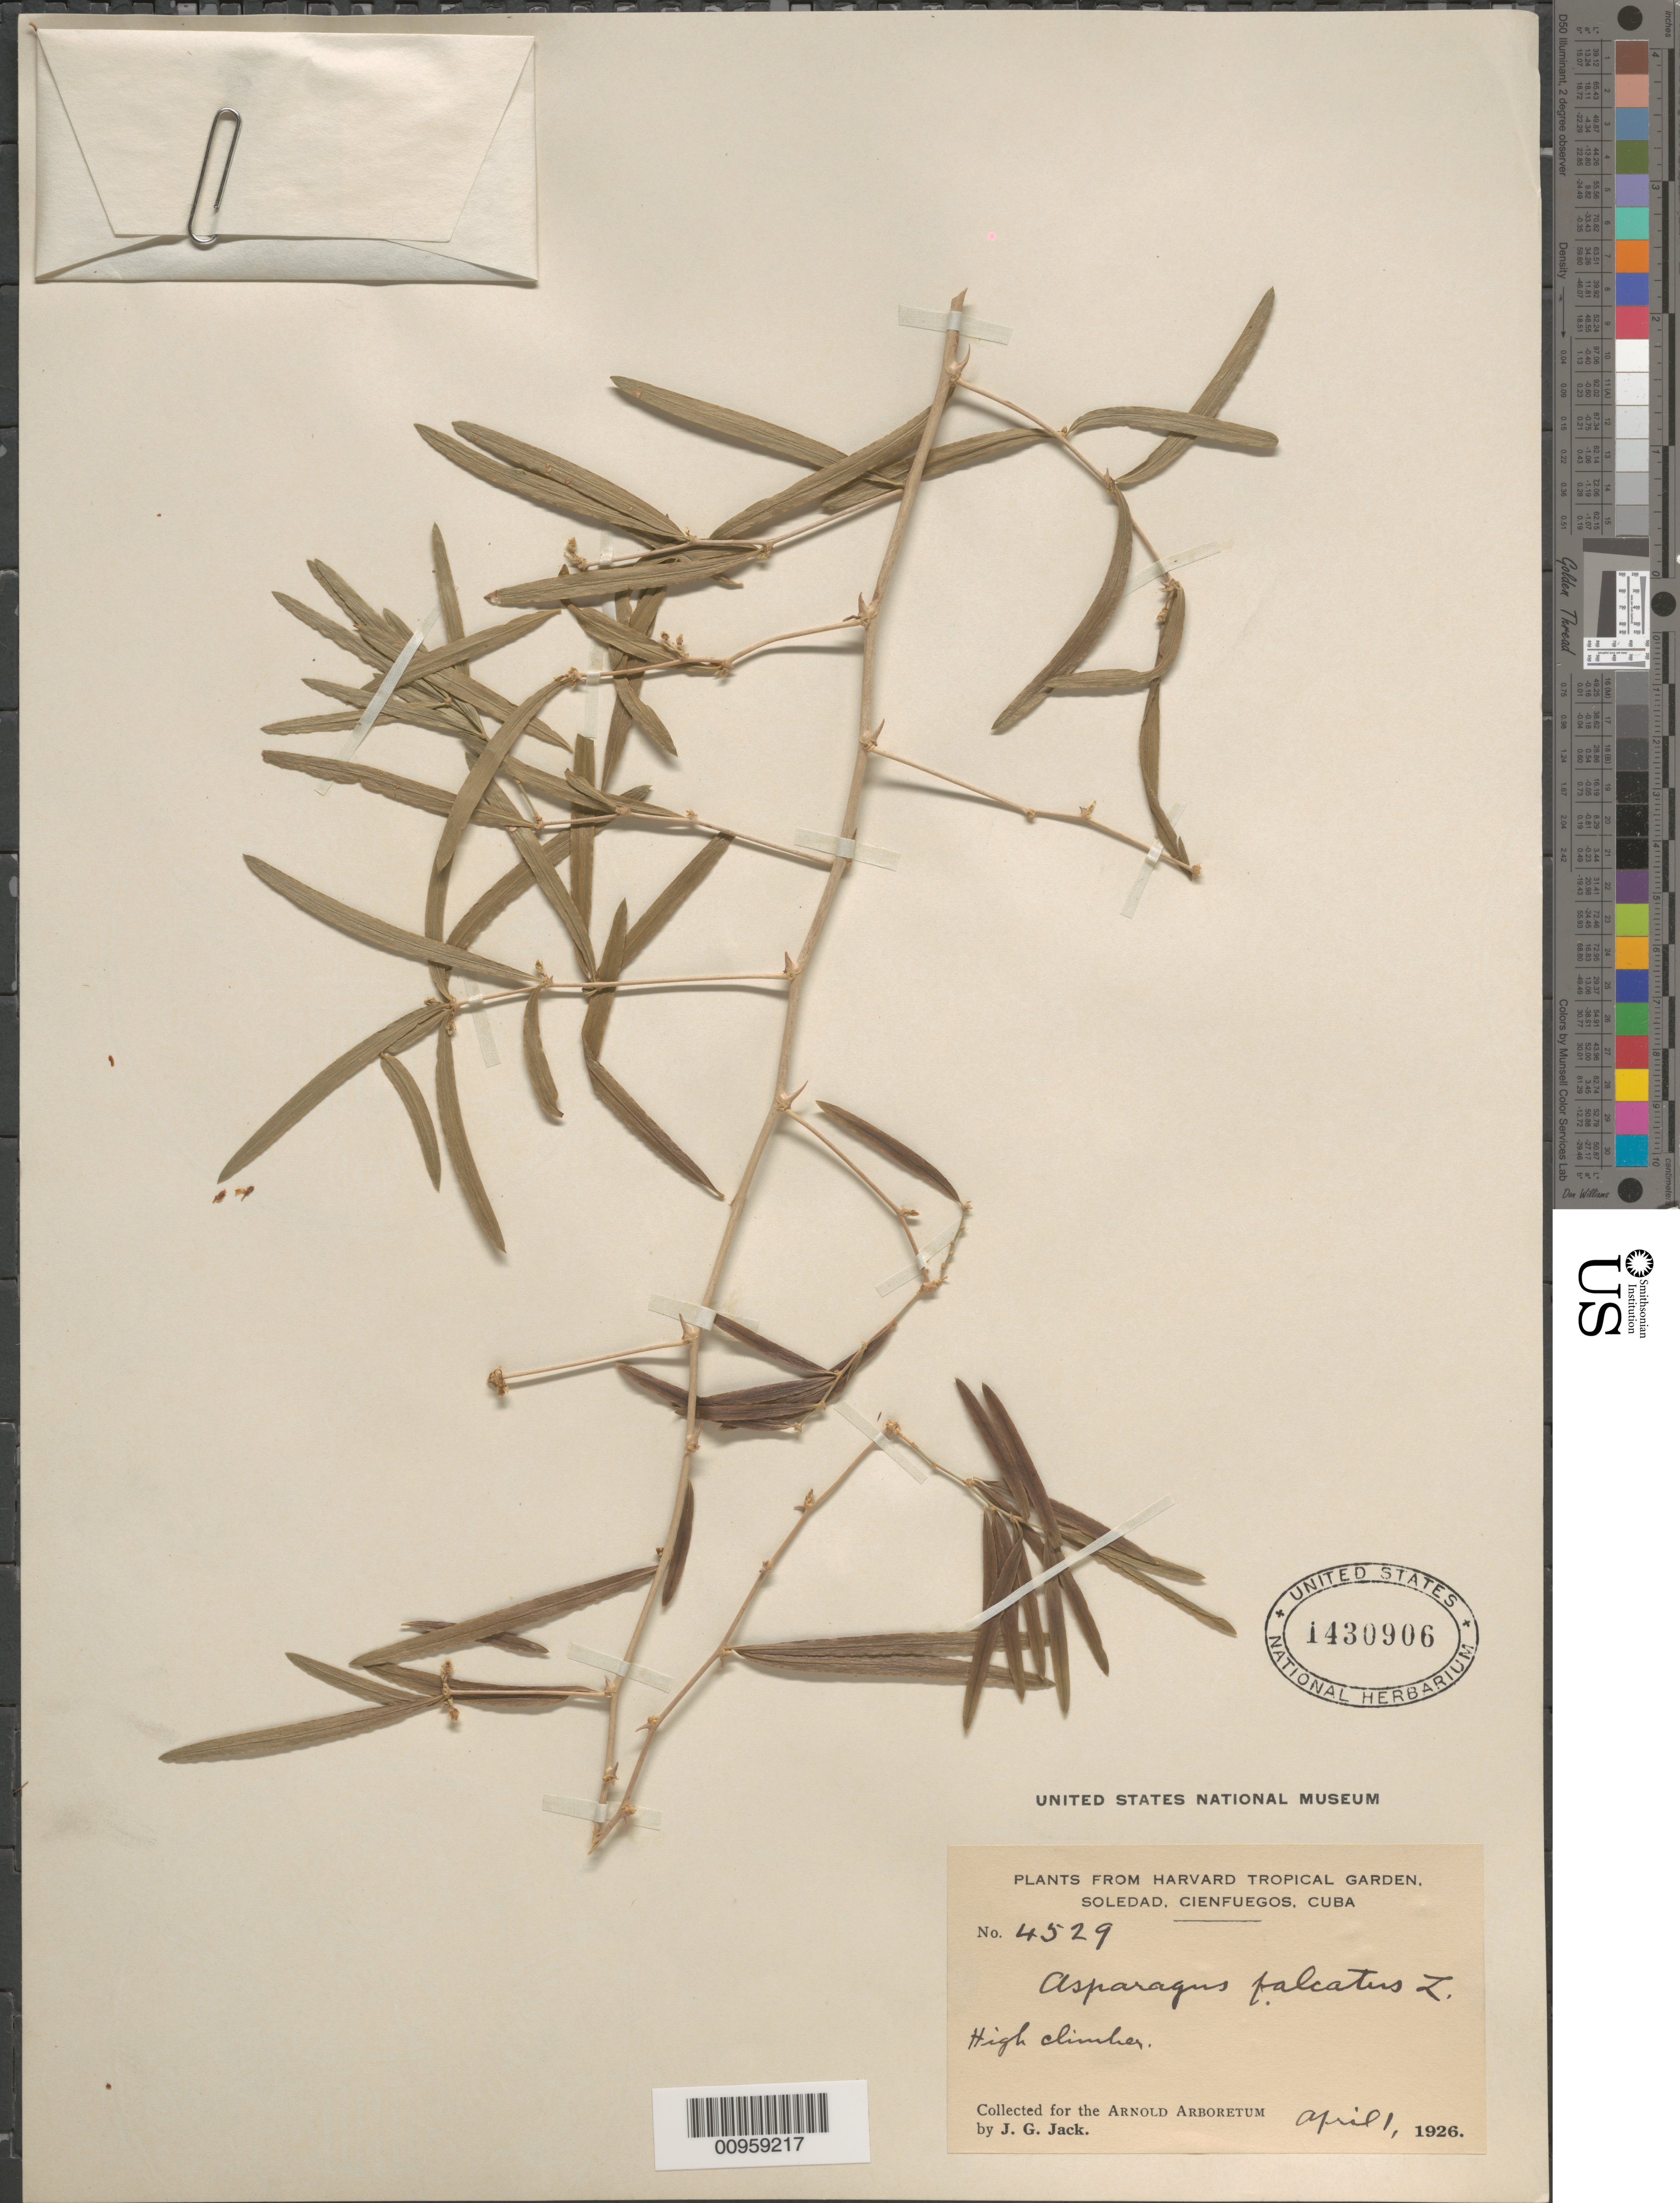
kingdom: Plantae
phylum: Tracheophyta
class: Liliopsida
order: Asparagales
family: Asparagaceae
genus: Asparagus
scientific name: Asparagus falcatus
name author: L.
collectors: J. G. Jack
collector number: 4529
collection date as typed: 01 Apr 1926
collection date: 1926-04-01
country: Cuba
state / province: Cienfuegos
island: Cuba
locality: Soledad, Cienfuegos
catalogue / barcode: US 1430906